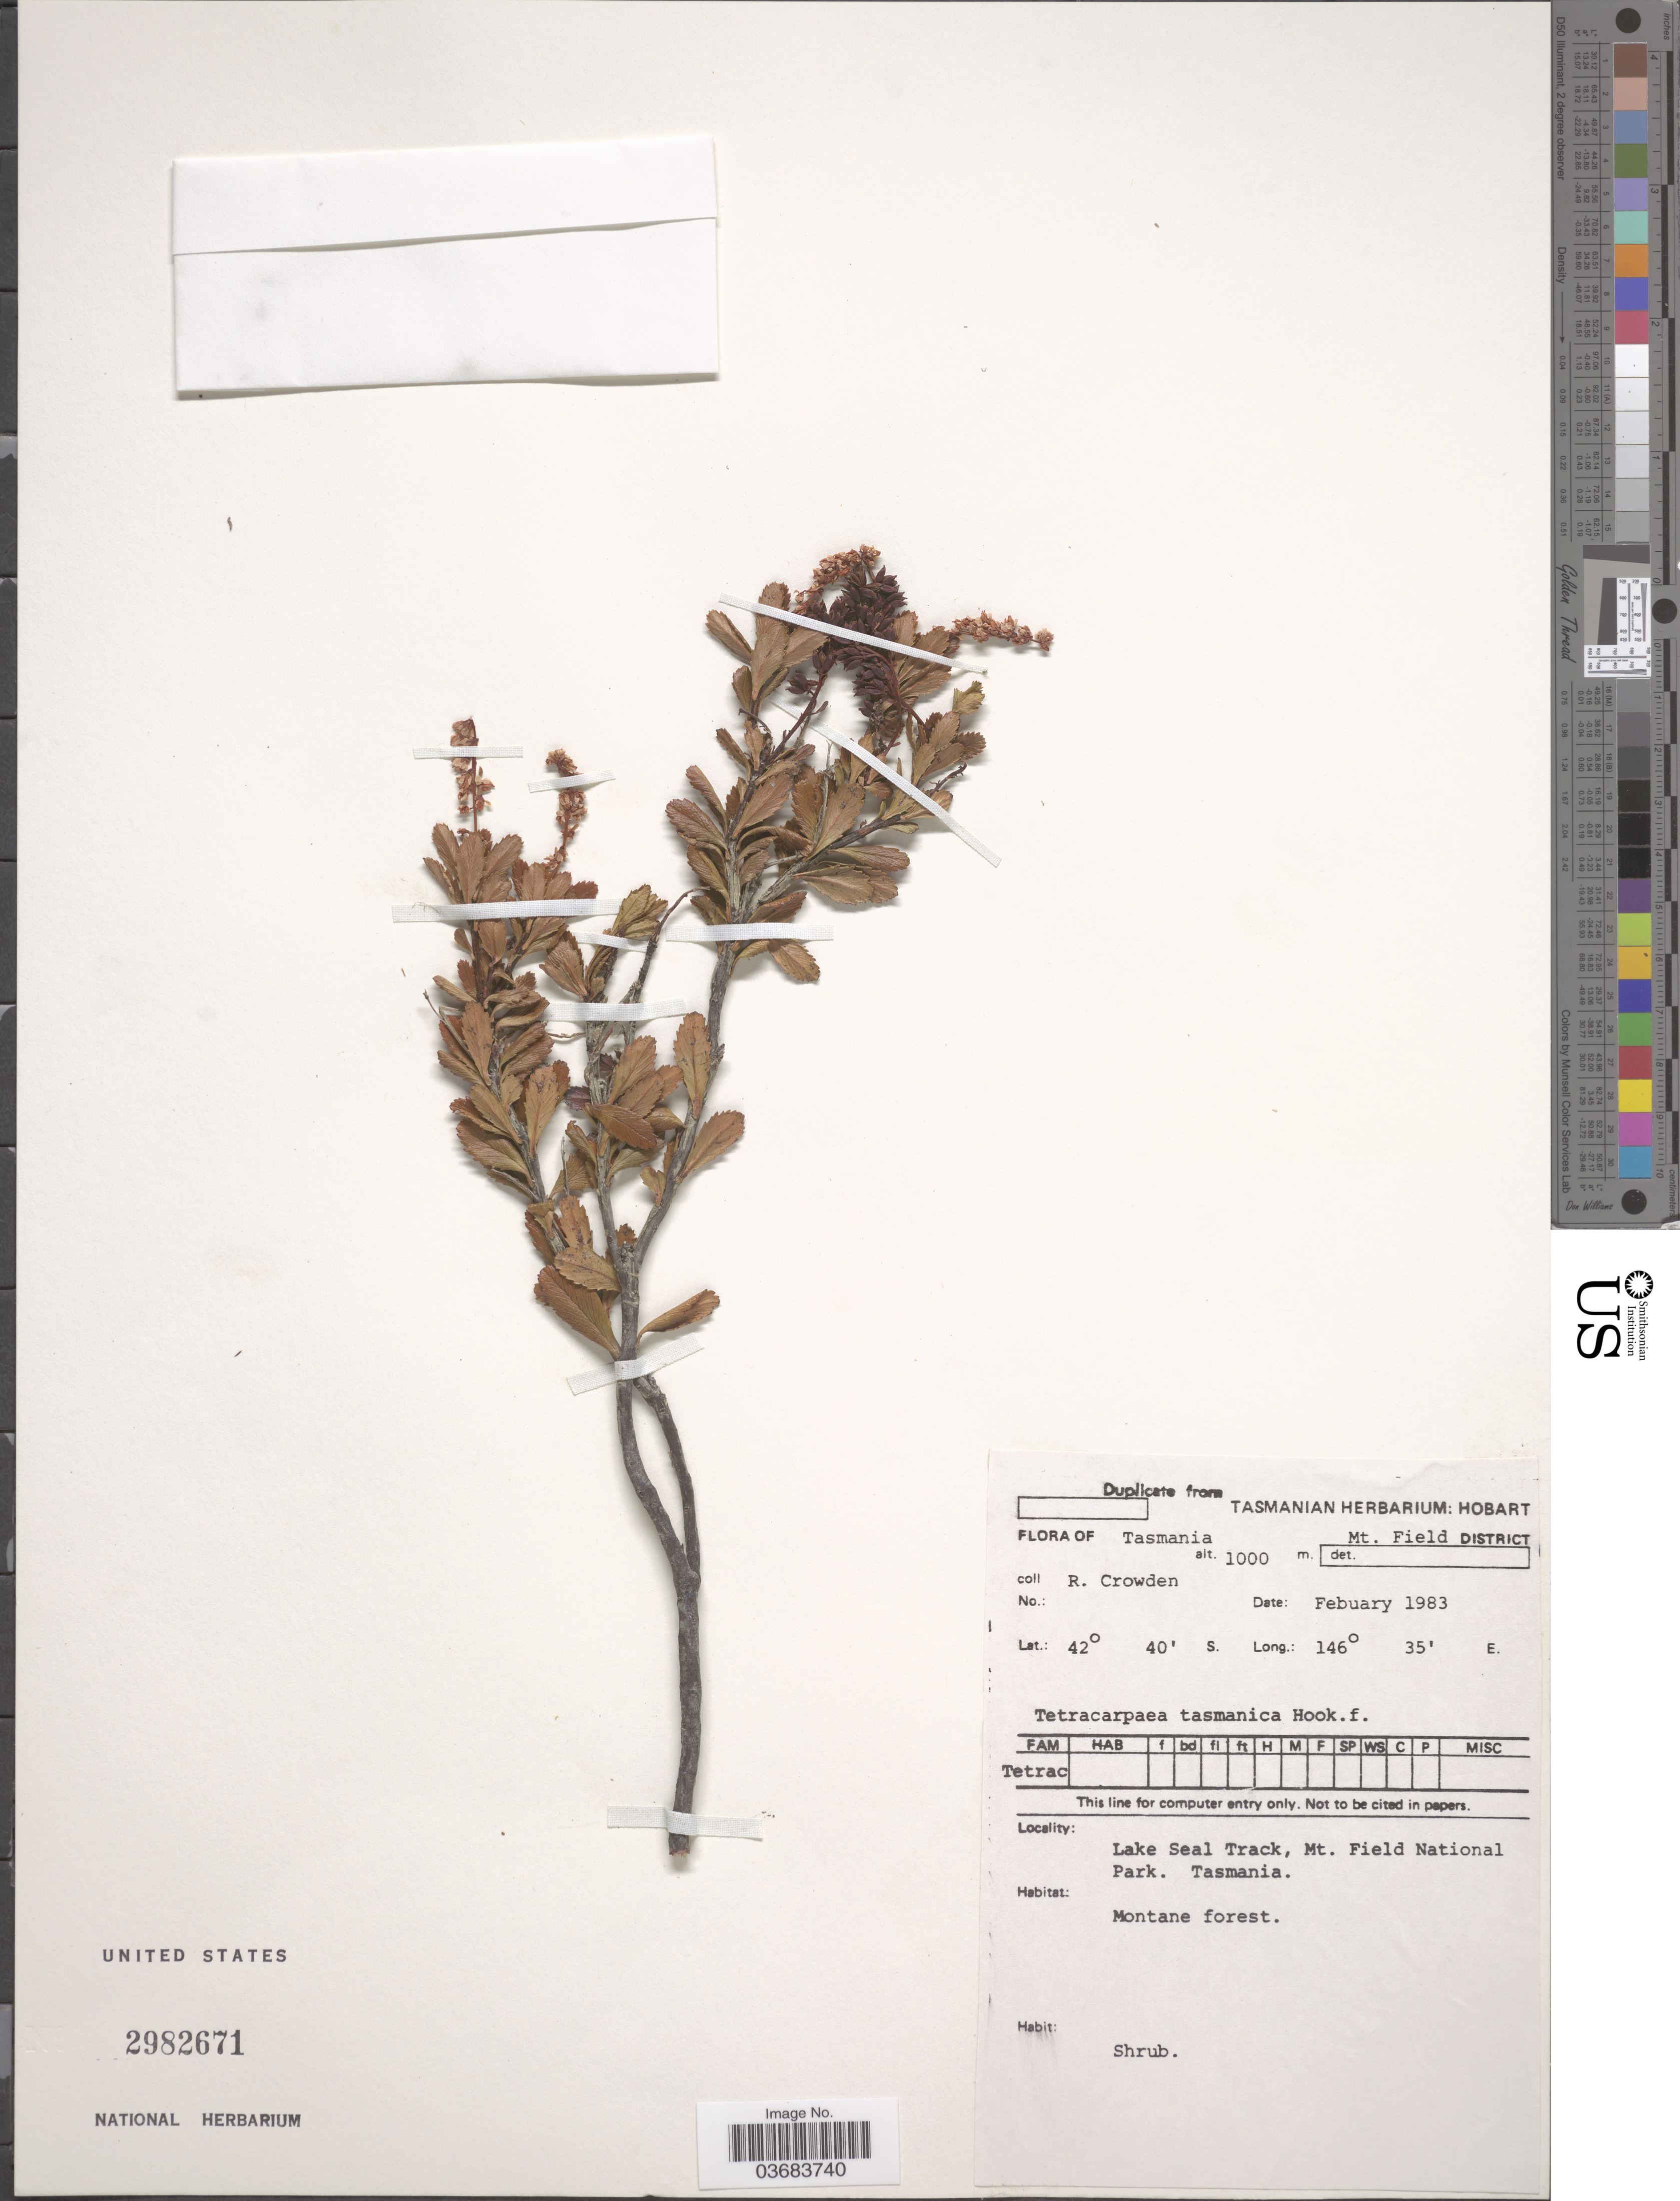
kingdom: Plantae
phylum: Tracheophyta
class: Magnoliopsida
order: Saxifragales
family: Tetracarpaeaceae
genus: Tetracarpaea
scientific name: Tetracarpaea tasmannica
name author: Hook.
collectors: R. Crowden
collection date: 1983-02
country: Australia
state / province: Tasmania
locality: Mt. Field District. Lake Seal Track, Mt. Field National Park.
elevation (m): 1000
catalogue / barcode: US 2982671